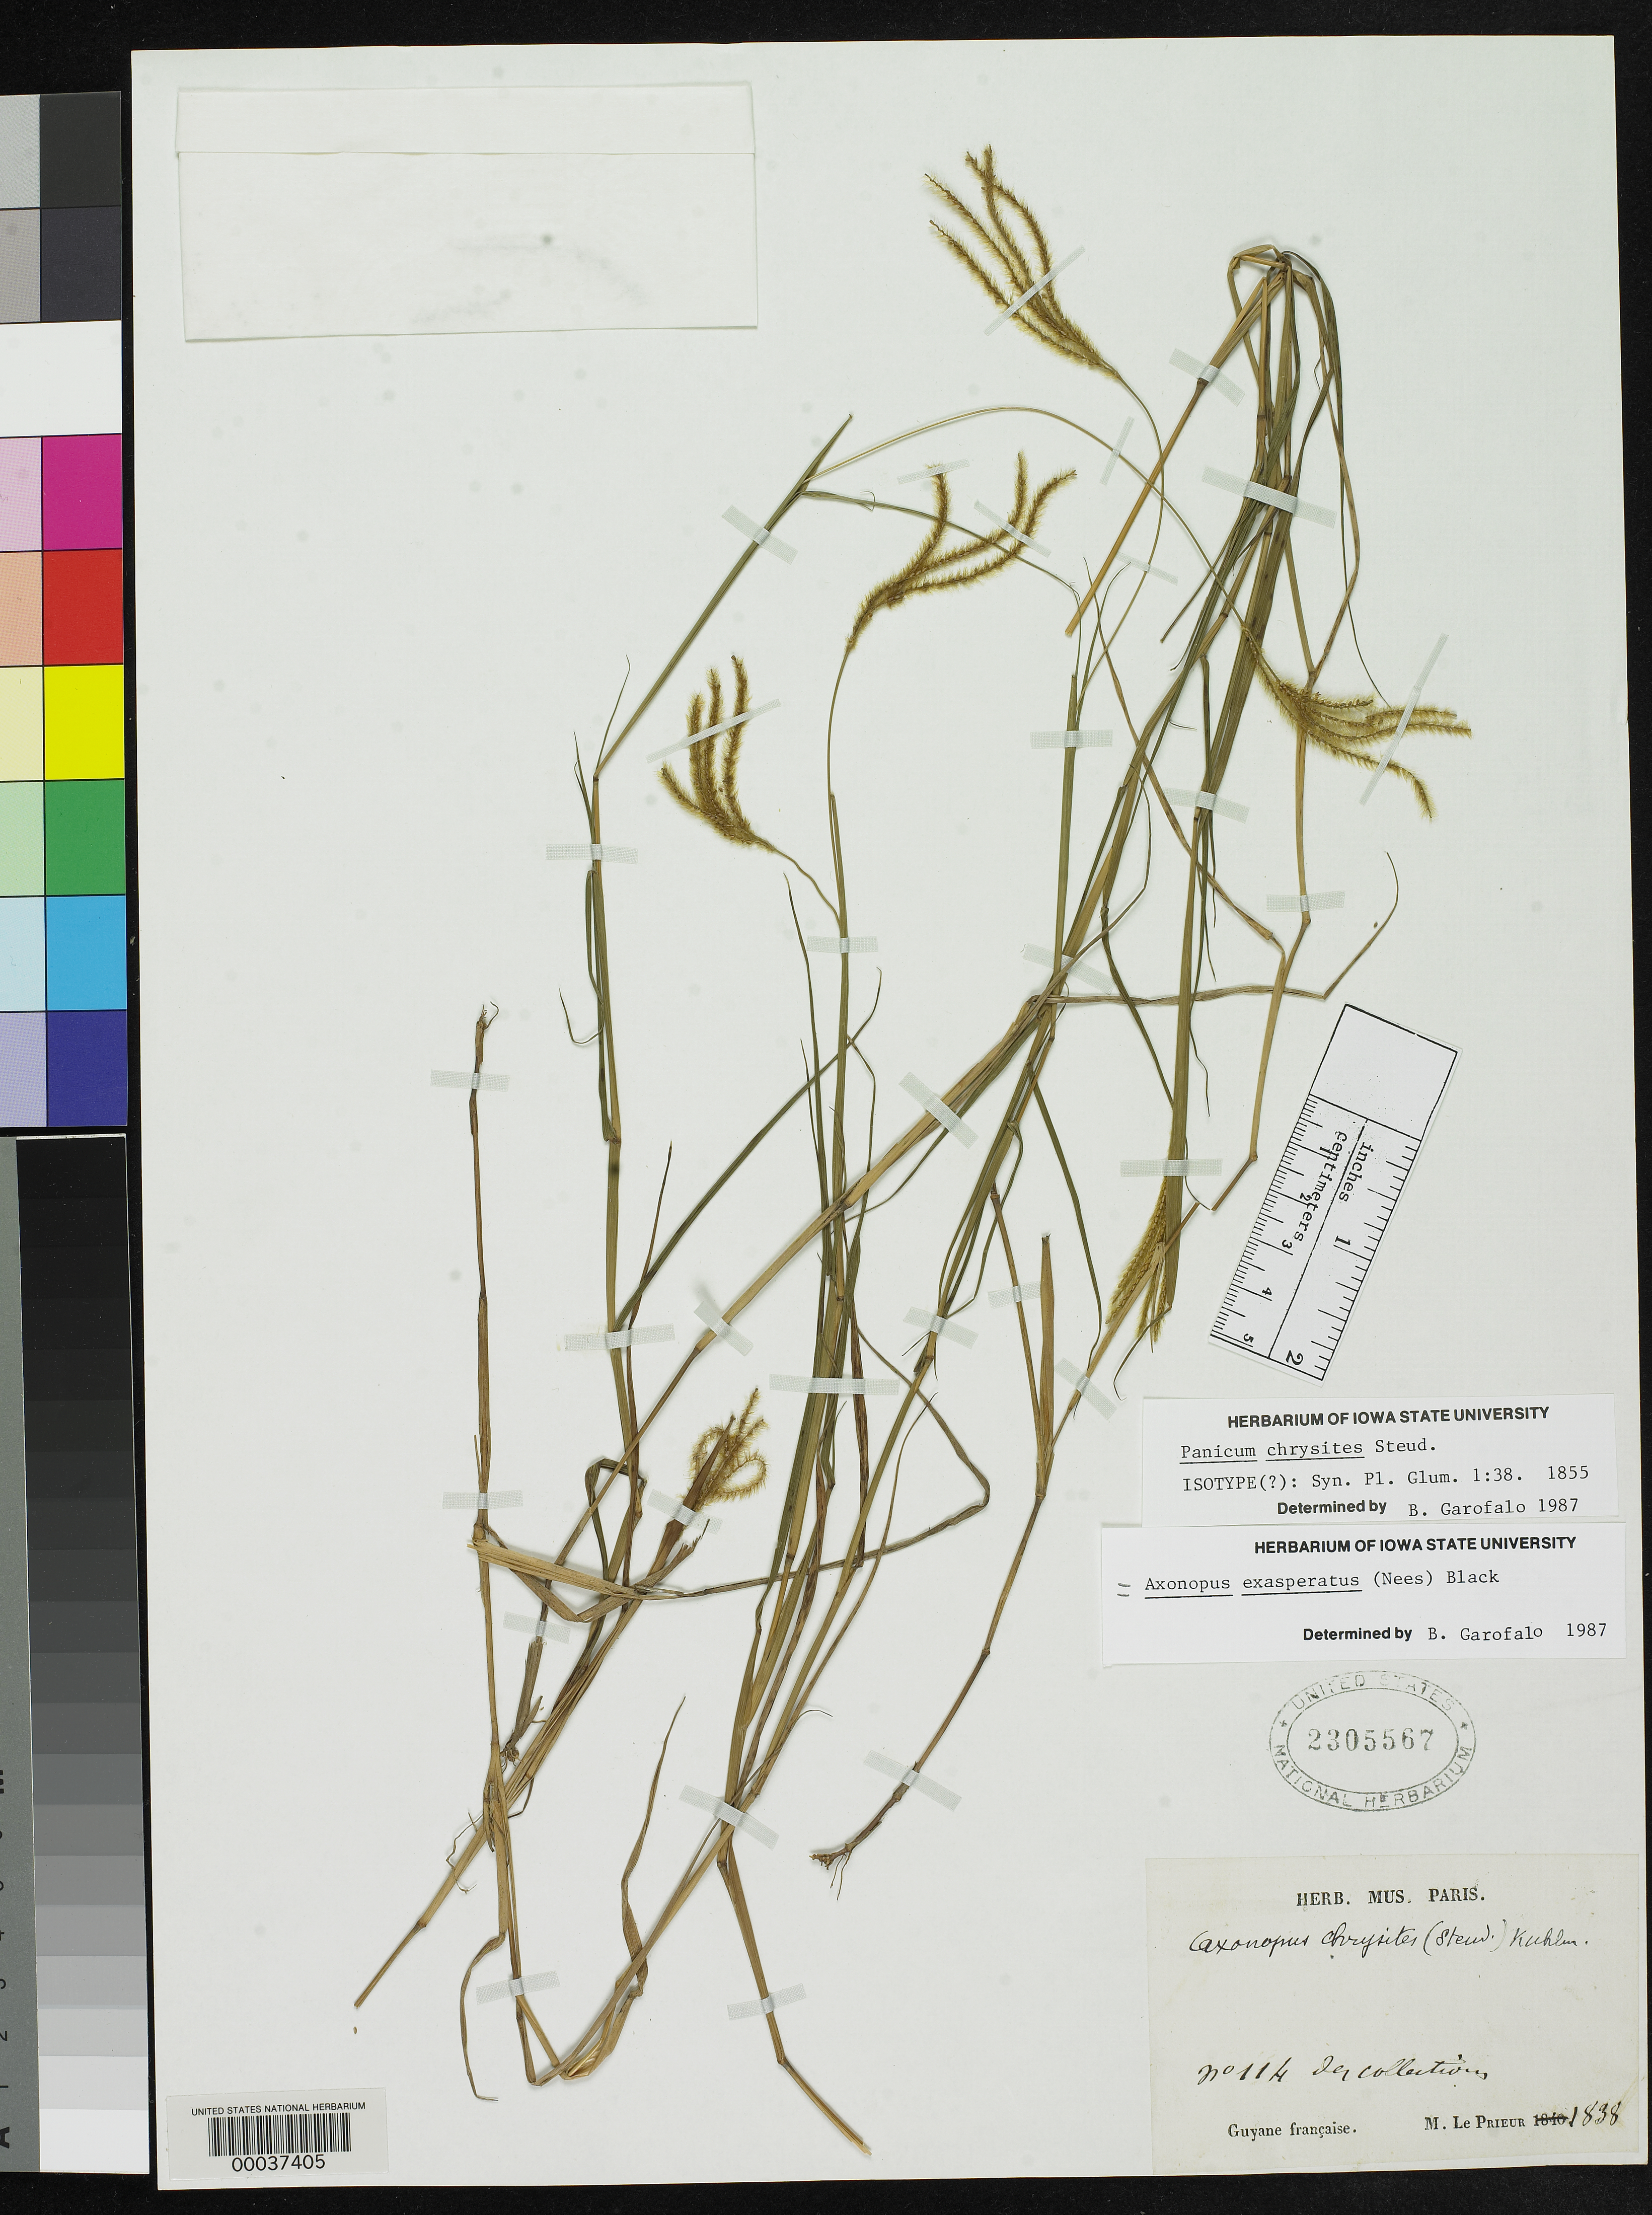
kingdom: Plantae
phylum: Tracheophyta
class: Liliopsida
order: Poales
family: Poaceae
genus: Panicum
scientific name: Panicum chrysites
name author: Steud.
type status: Isotype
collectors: F. M. R. Leprieur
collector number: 114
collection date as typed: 1838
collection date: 1838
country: French Guiana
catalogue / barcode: US 2305567